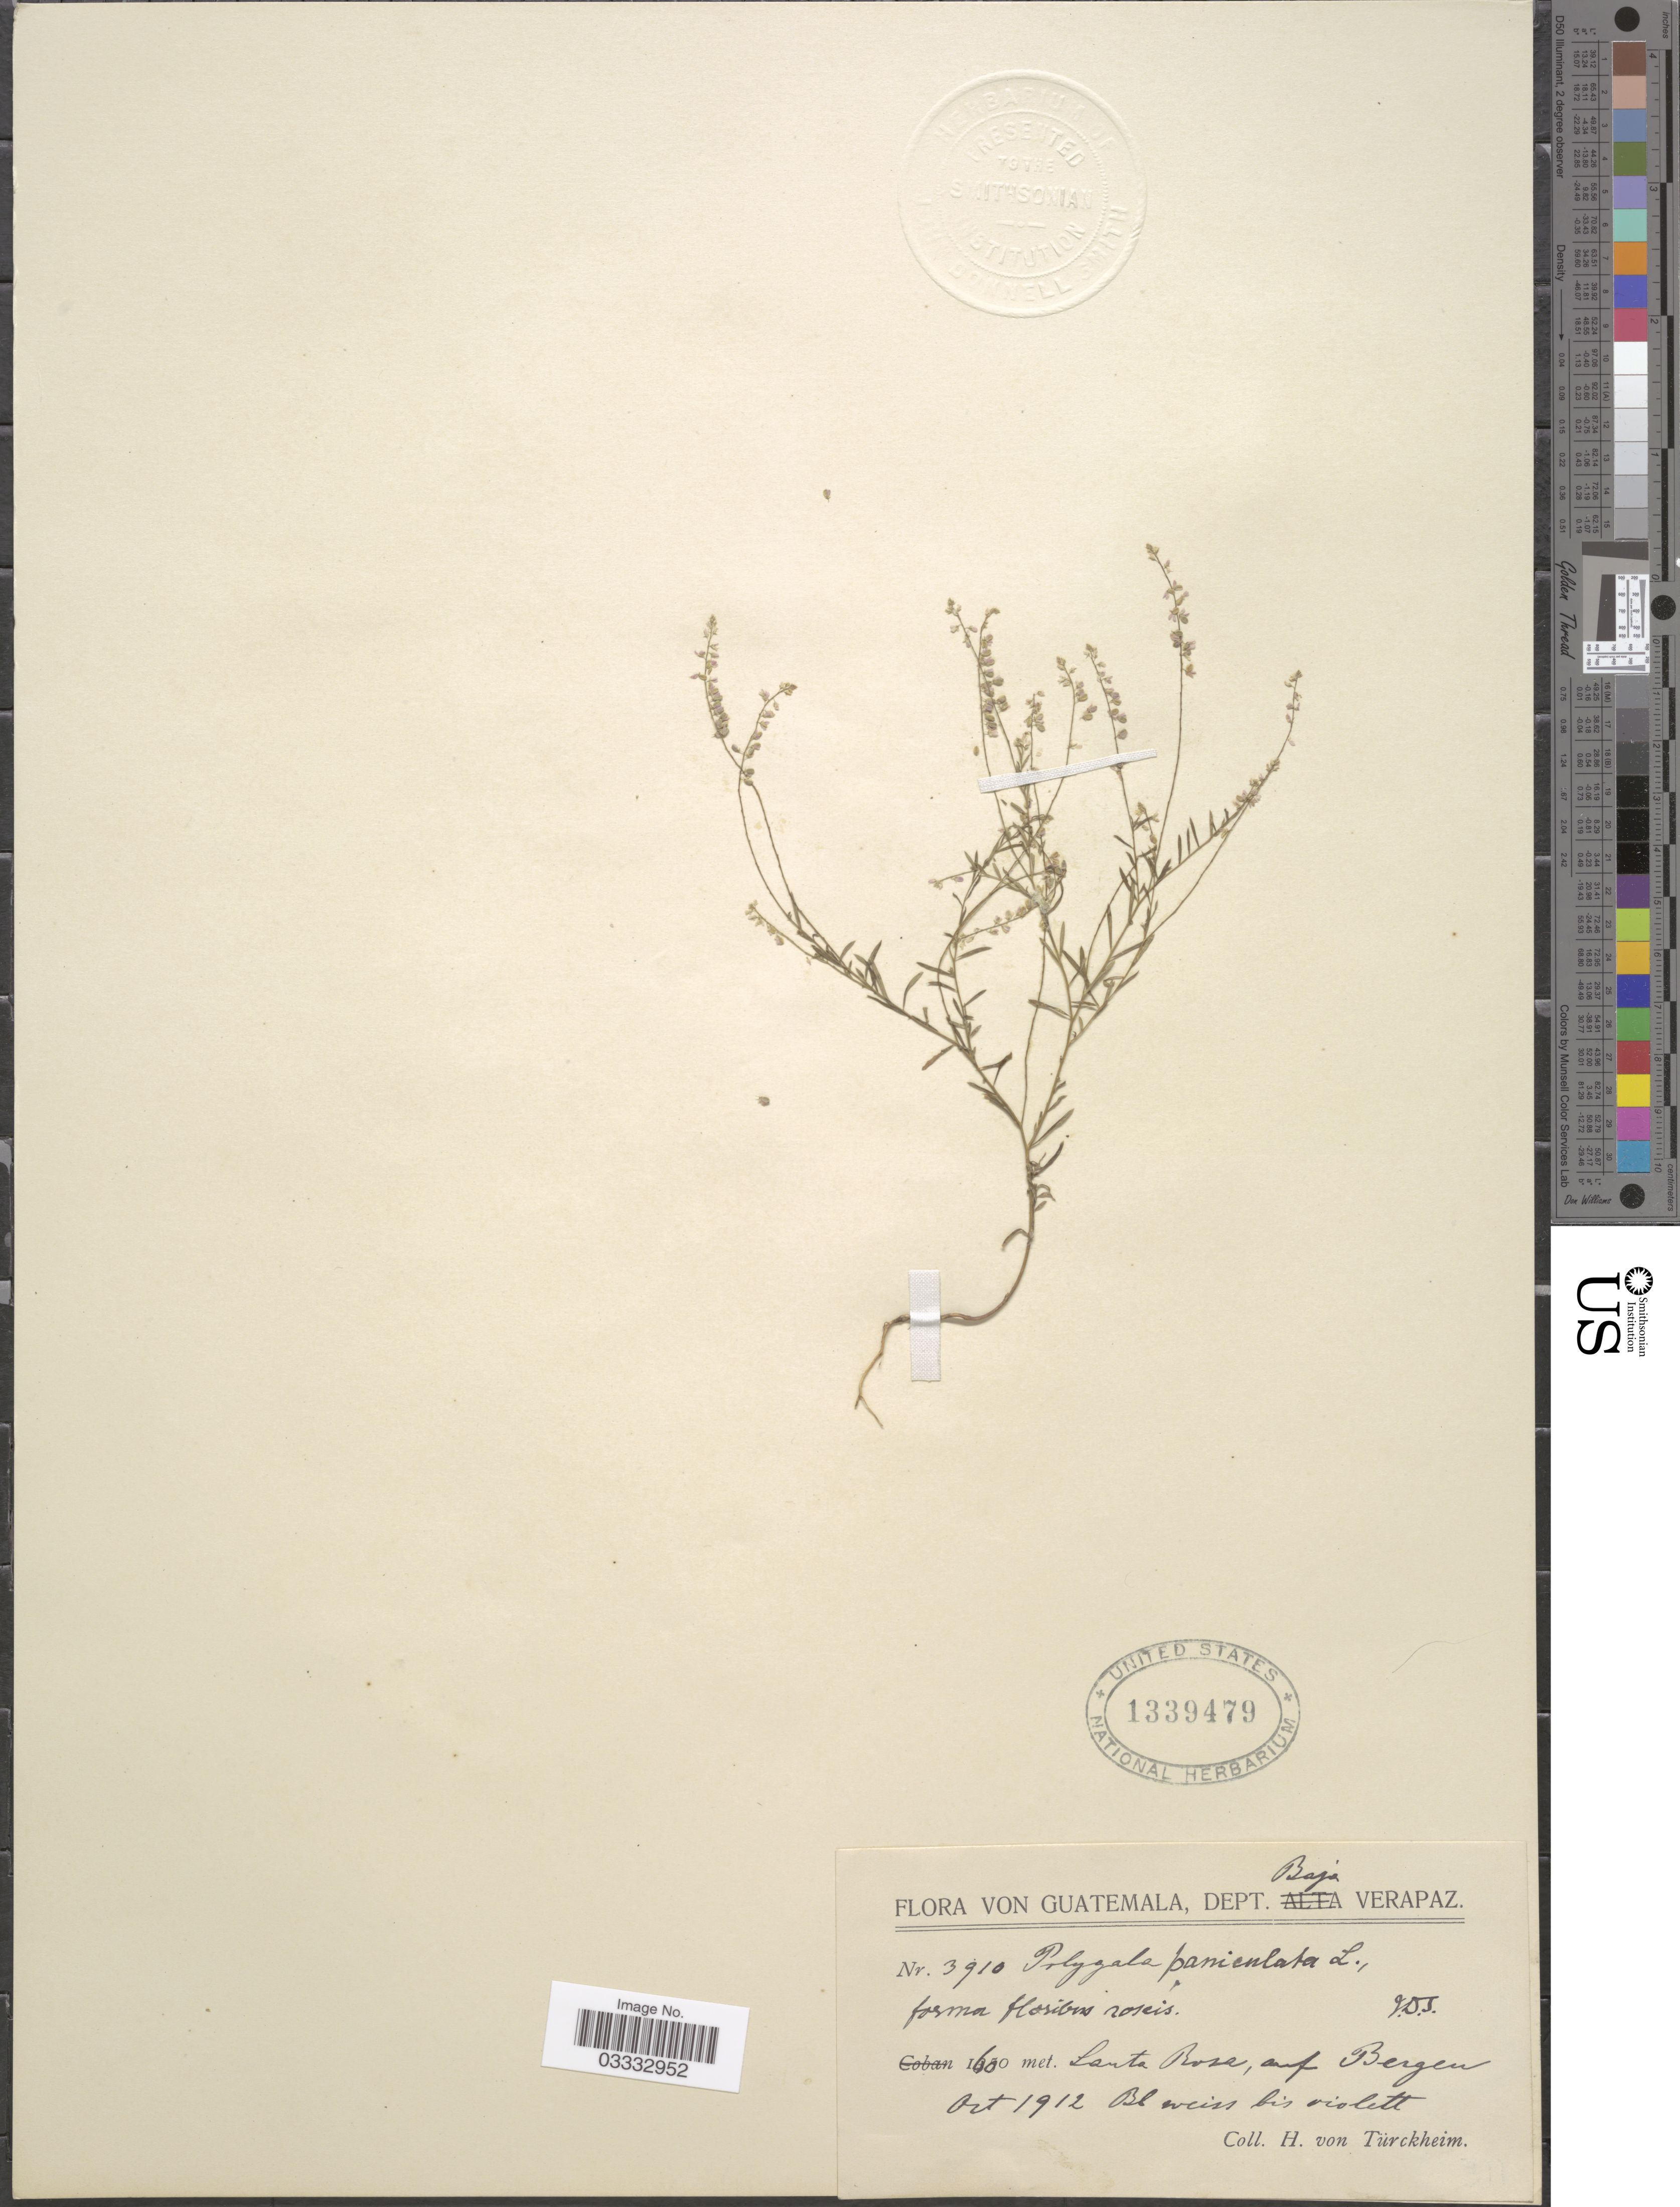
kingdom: Plantae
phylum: Tracheophyta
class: Magnoliopsida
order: Fabales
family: Polygalaceae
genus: Polygala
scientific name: Polygala paniculata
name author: L.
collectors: H. von Türckheim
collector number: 3910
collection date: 1912-10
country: Guatemala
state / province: Baja Verapaz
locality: Dept. Baja Verapaz. Santa Rosa.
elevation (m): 1600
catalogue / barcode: US 1339479